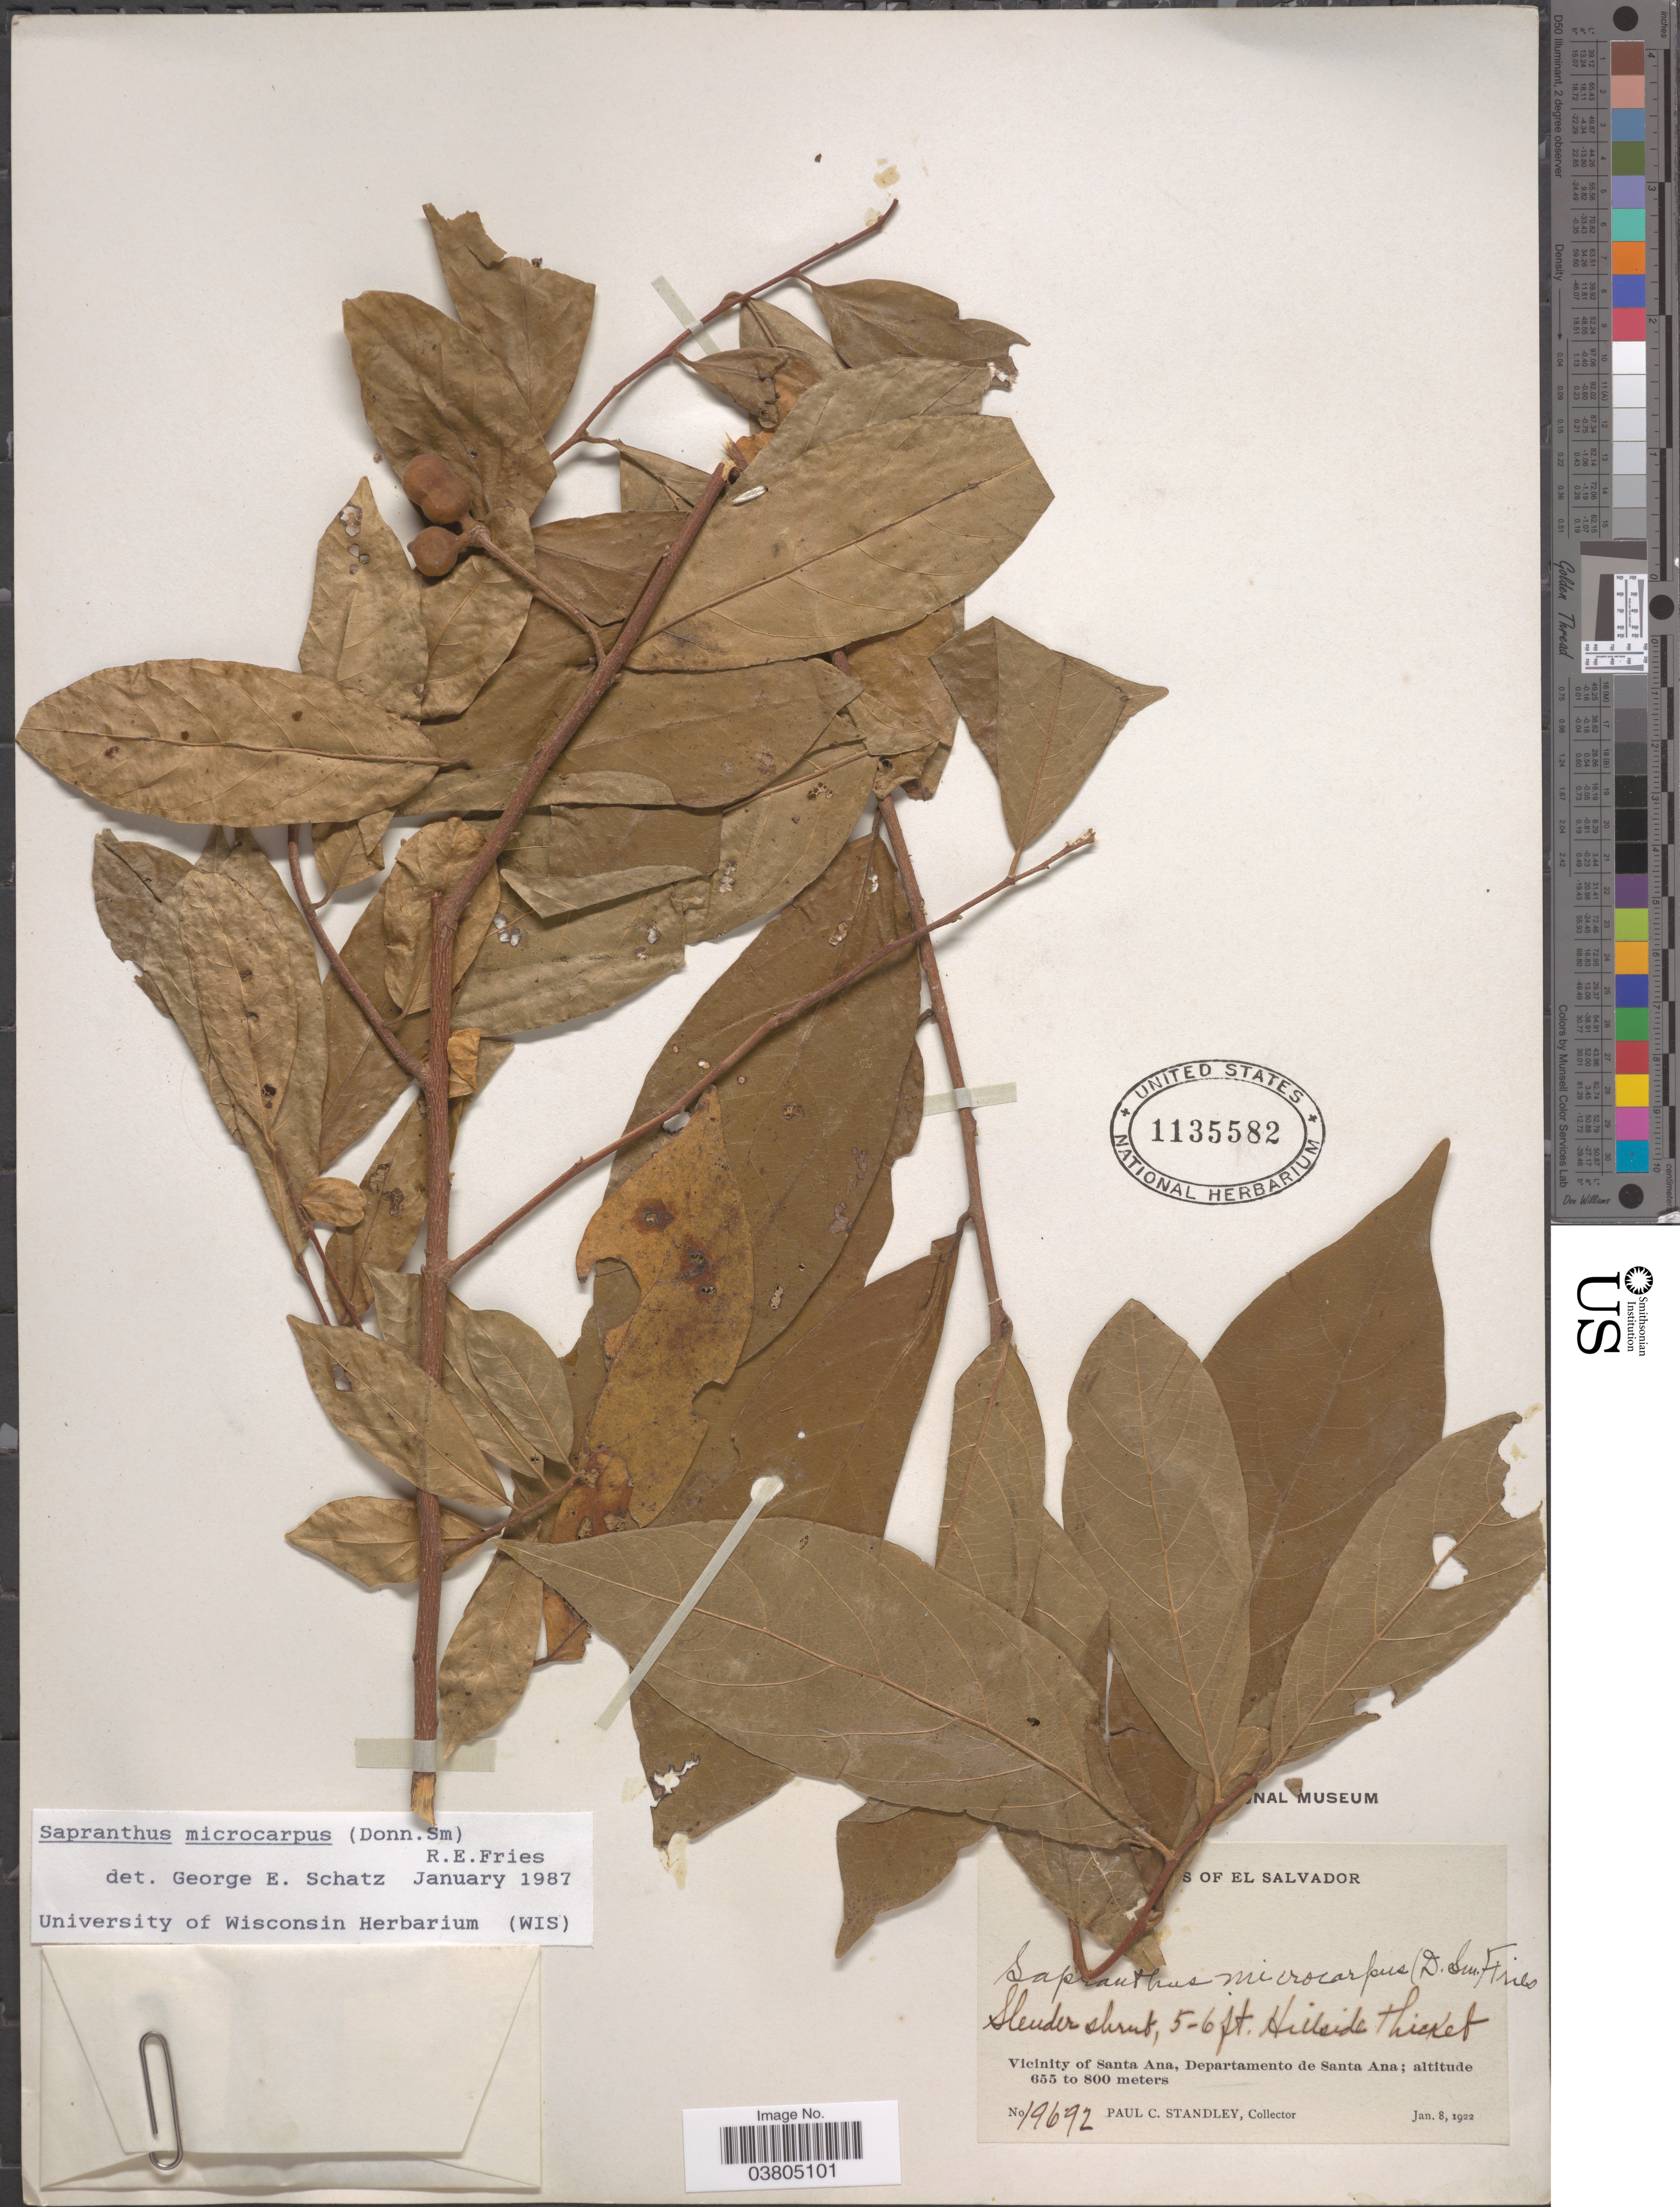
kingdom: Plantae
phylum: Tracheophyta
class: Magnoliopsida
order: Magnoliales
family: Annonaceae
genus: Sapranthus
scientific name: Sapranthus microcarpus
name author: (Donn. Sm.) R.E. Fr.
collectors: P. C. Standley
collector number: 19692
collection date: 1922-01-08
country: El Salvador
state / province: Santa Ana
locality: Vicinity of Santa Ana, Departamento de Santa Ana.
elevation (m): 655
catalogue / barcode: US 1135582